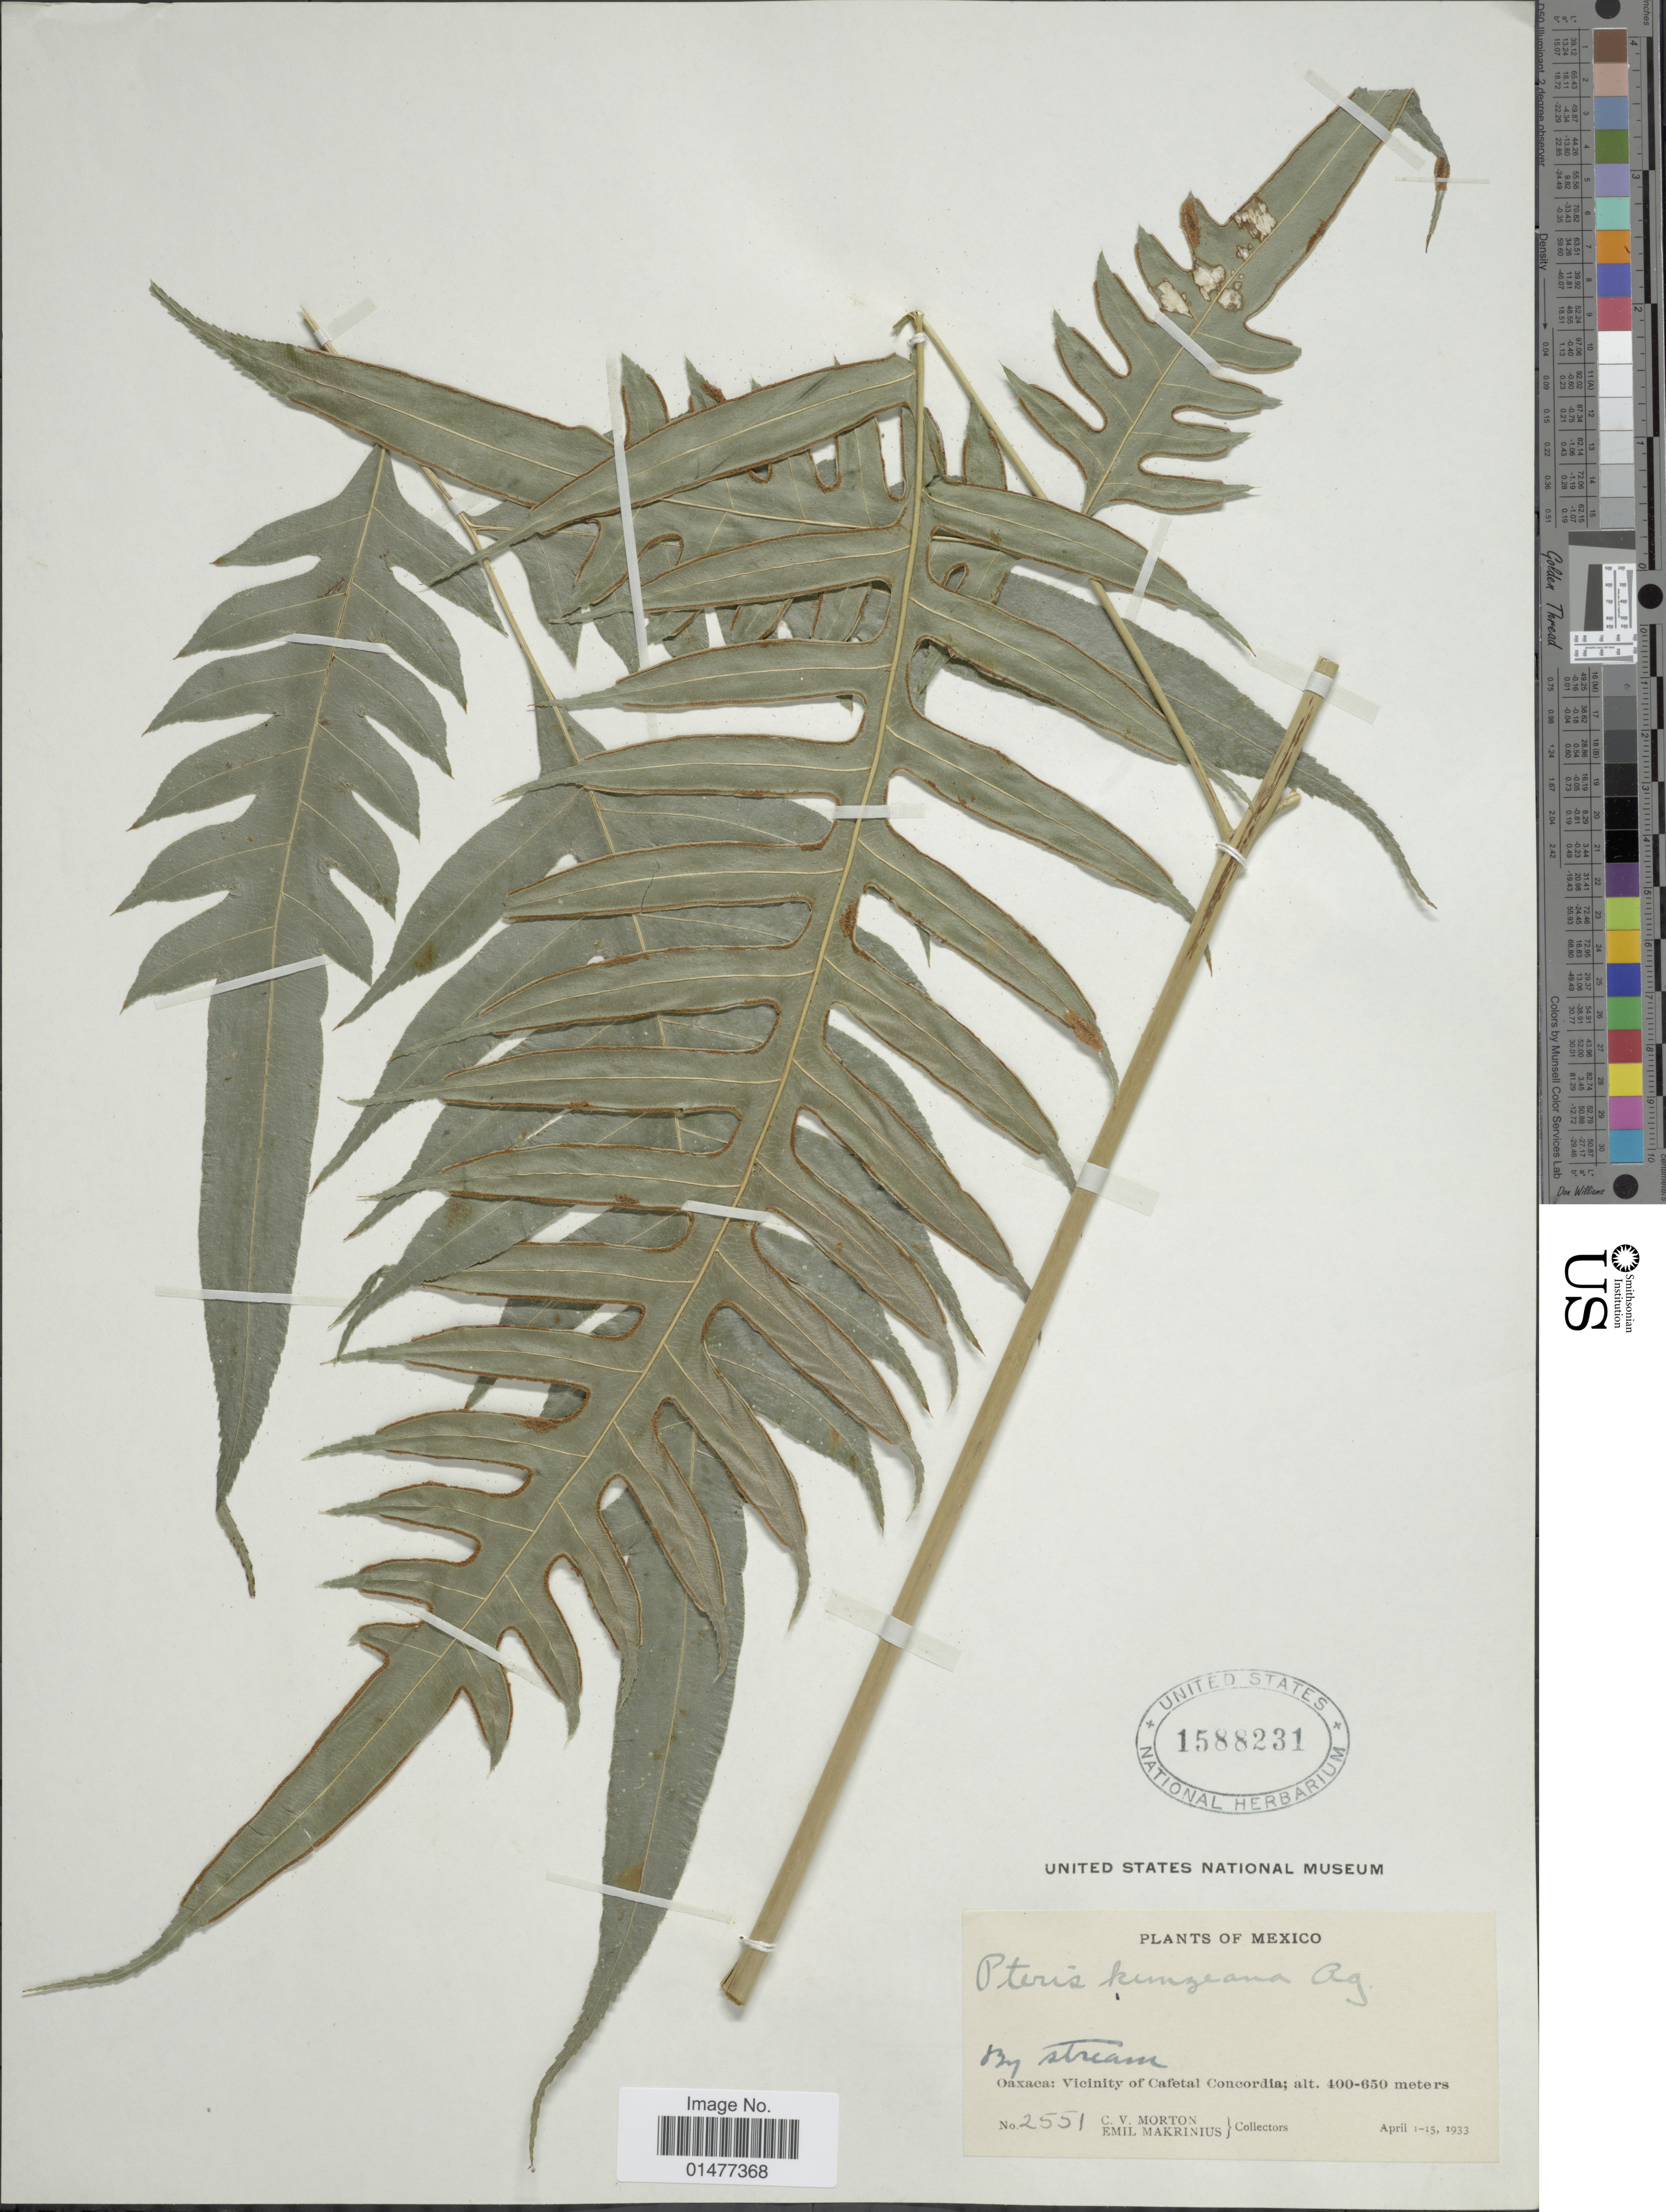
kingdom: Plantae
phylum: Tracheophyta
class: Polypodiopsida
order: Polypodiales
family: Pteridaceae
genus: Pteris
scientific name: Pteris altissima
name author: Poir.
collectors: C. V. Morton & E. Makrinius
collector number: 2551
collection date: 1933-04-01/1933-04-15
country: Mexico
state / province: Oaxaca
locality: Plants of Mexico, Vicinity of Cafetal Concordia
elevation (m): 400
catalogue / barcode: US 1588231